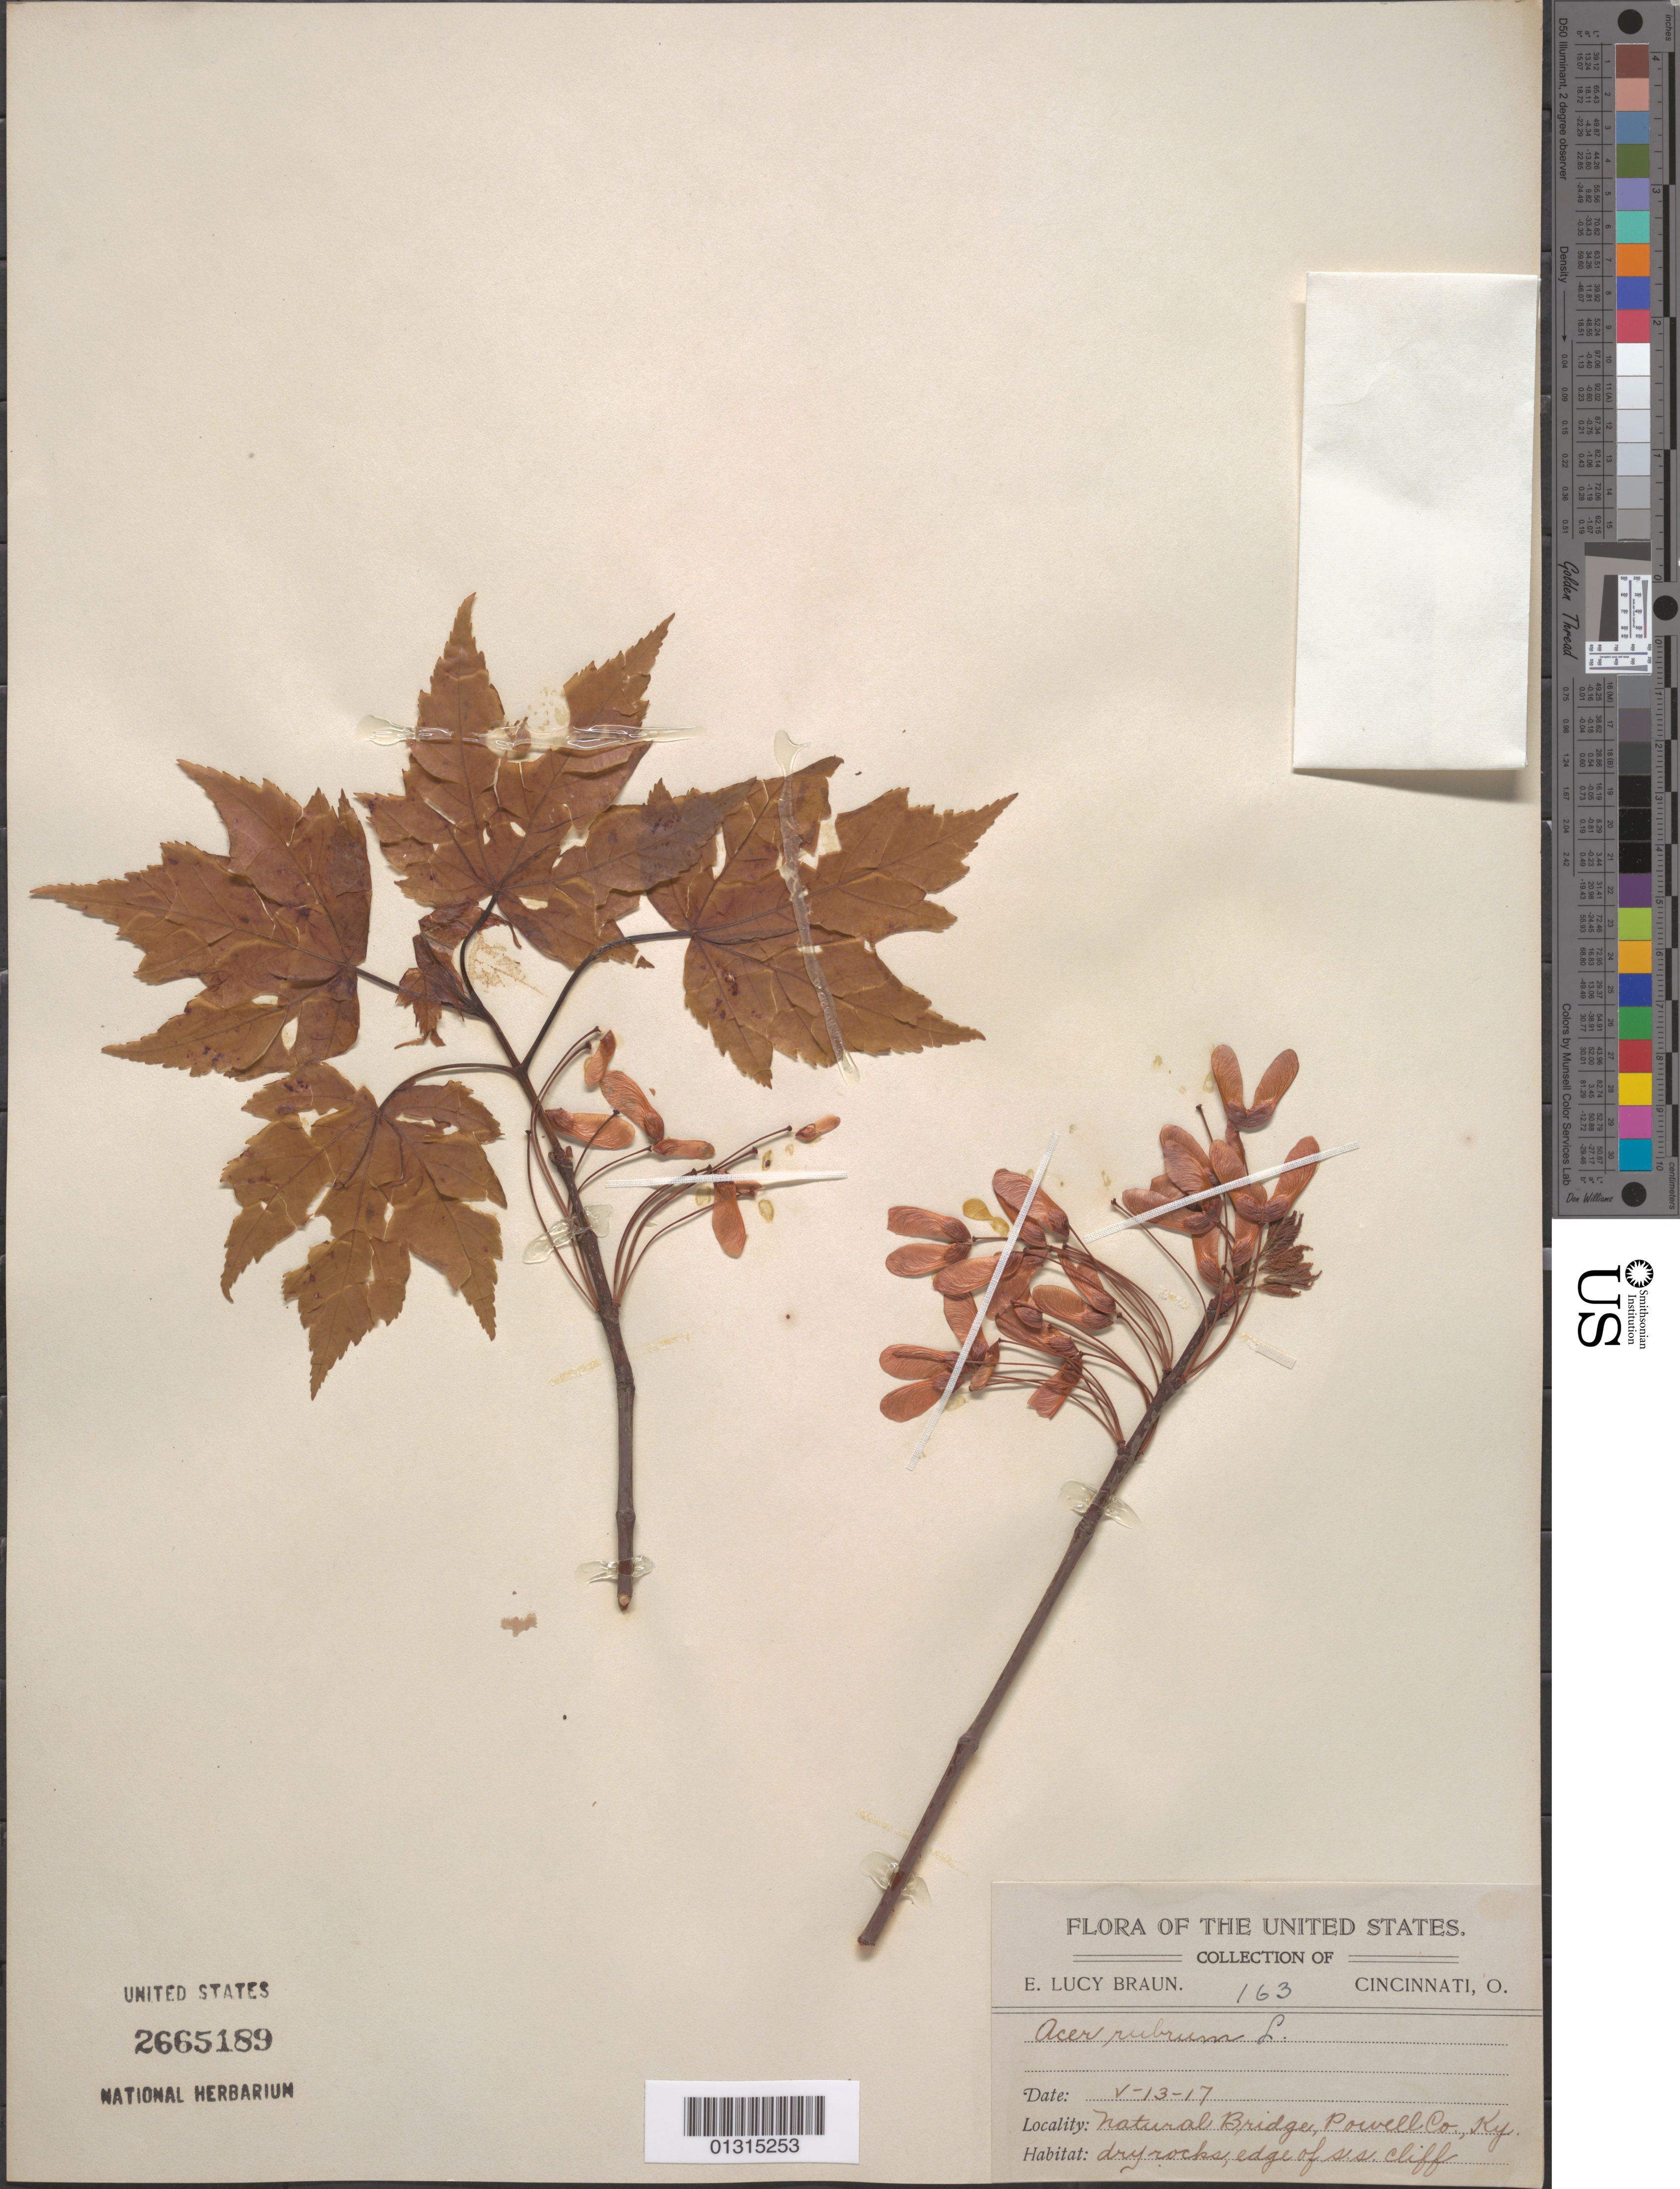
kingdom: Plantae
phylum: Tracheophyta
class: Magnoliopsida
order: Sapindales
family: Sapindaceae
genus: Acer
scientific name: Acer rubrum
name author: L.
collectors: E. L. Braun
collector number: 163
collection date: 1917-05-13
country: United States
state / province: Kentucky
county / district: Powell County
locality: Powell County, Natural Bridge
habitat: Dry rocks, edge of s.s. cliff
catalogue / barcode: US 2665189